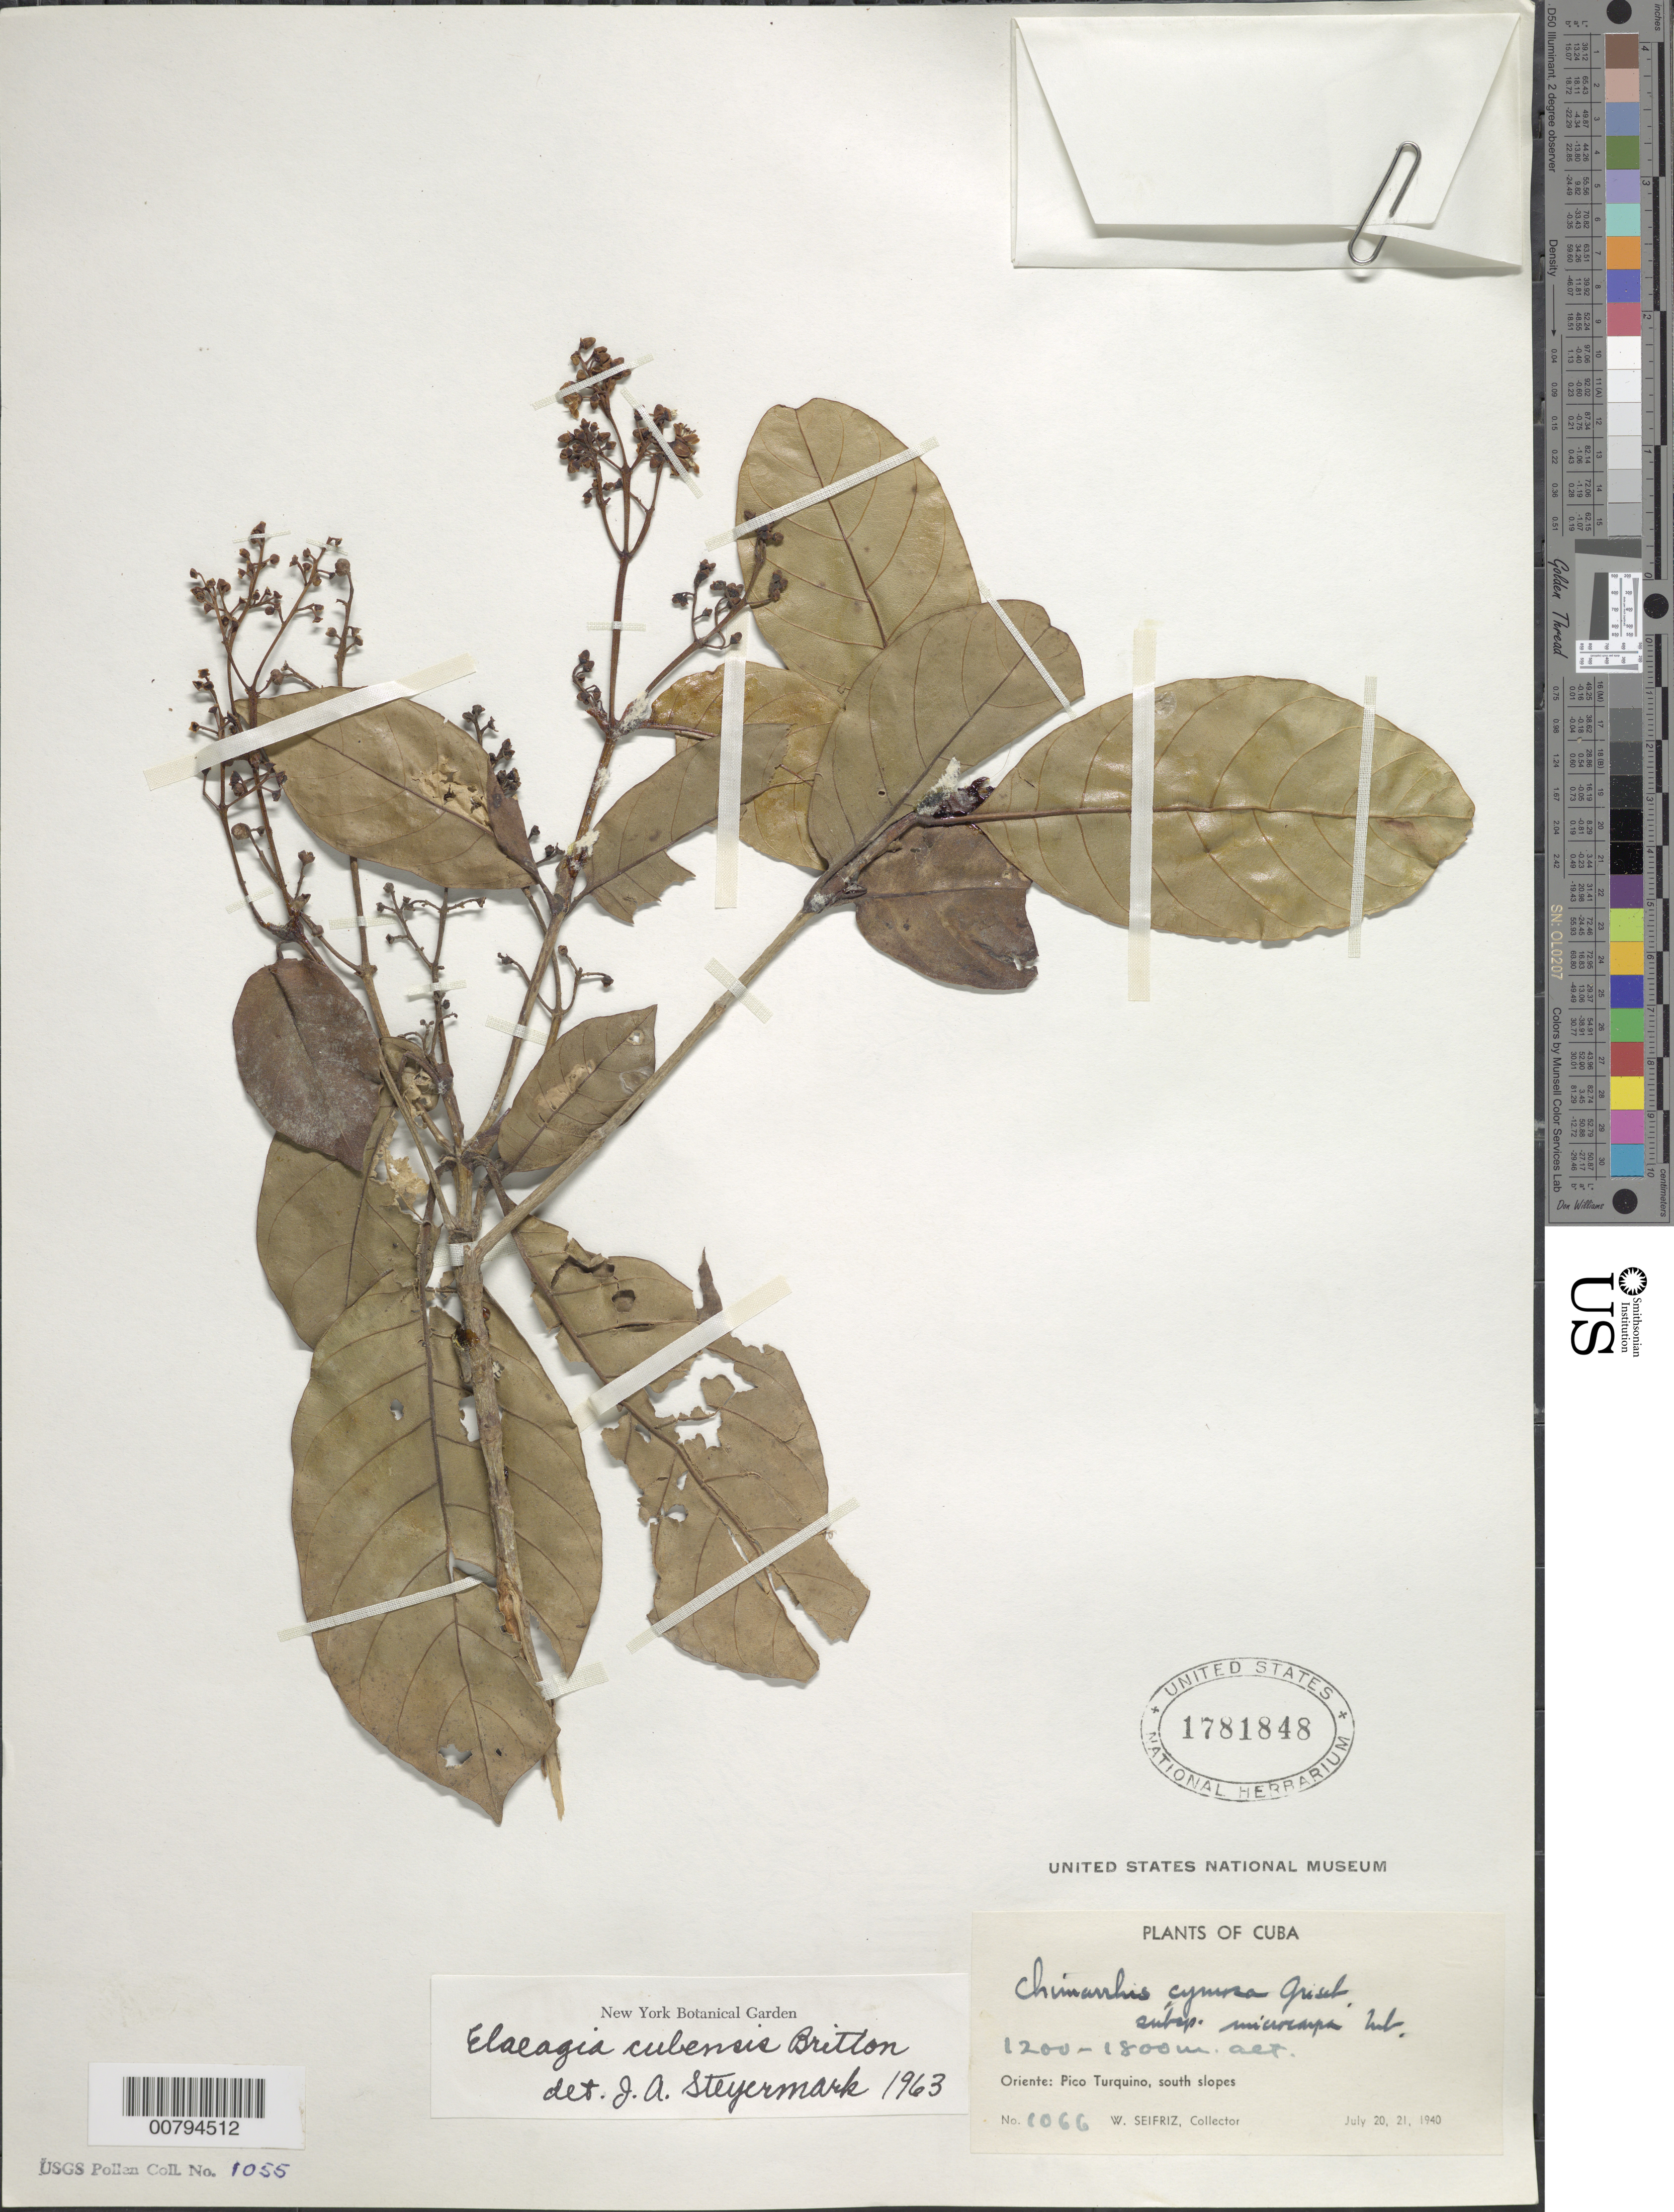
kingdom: Plantae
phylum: Tracheophyta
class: Magnoliopsida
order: Gentianales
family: Rubiaceae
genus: Elaeagia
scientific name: Elaeagia cubensis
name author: Britton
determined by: Steyermark, Julian A., (VEN)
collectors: W. Seifriz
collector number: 1066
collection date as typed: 20 Jul 1940 to 21 Jul 1940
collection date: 1940-07-20/1940-07-21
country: Cuba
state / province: Oriente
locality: Pico Turquino, south slopes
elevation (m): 1200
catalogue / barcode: US 1781848